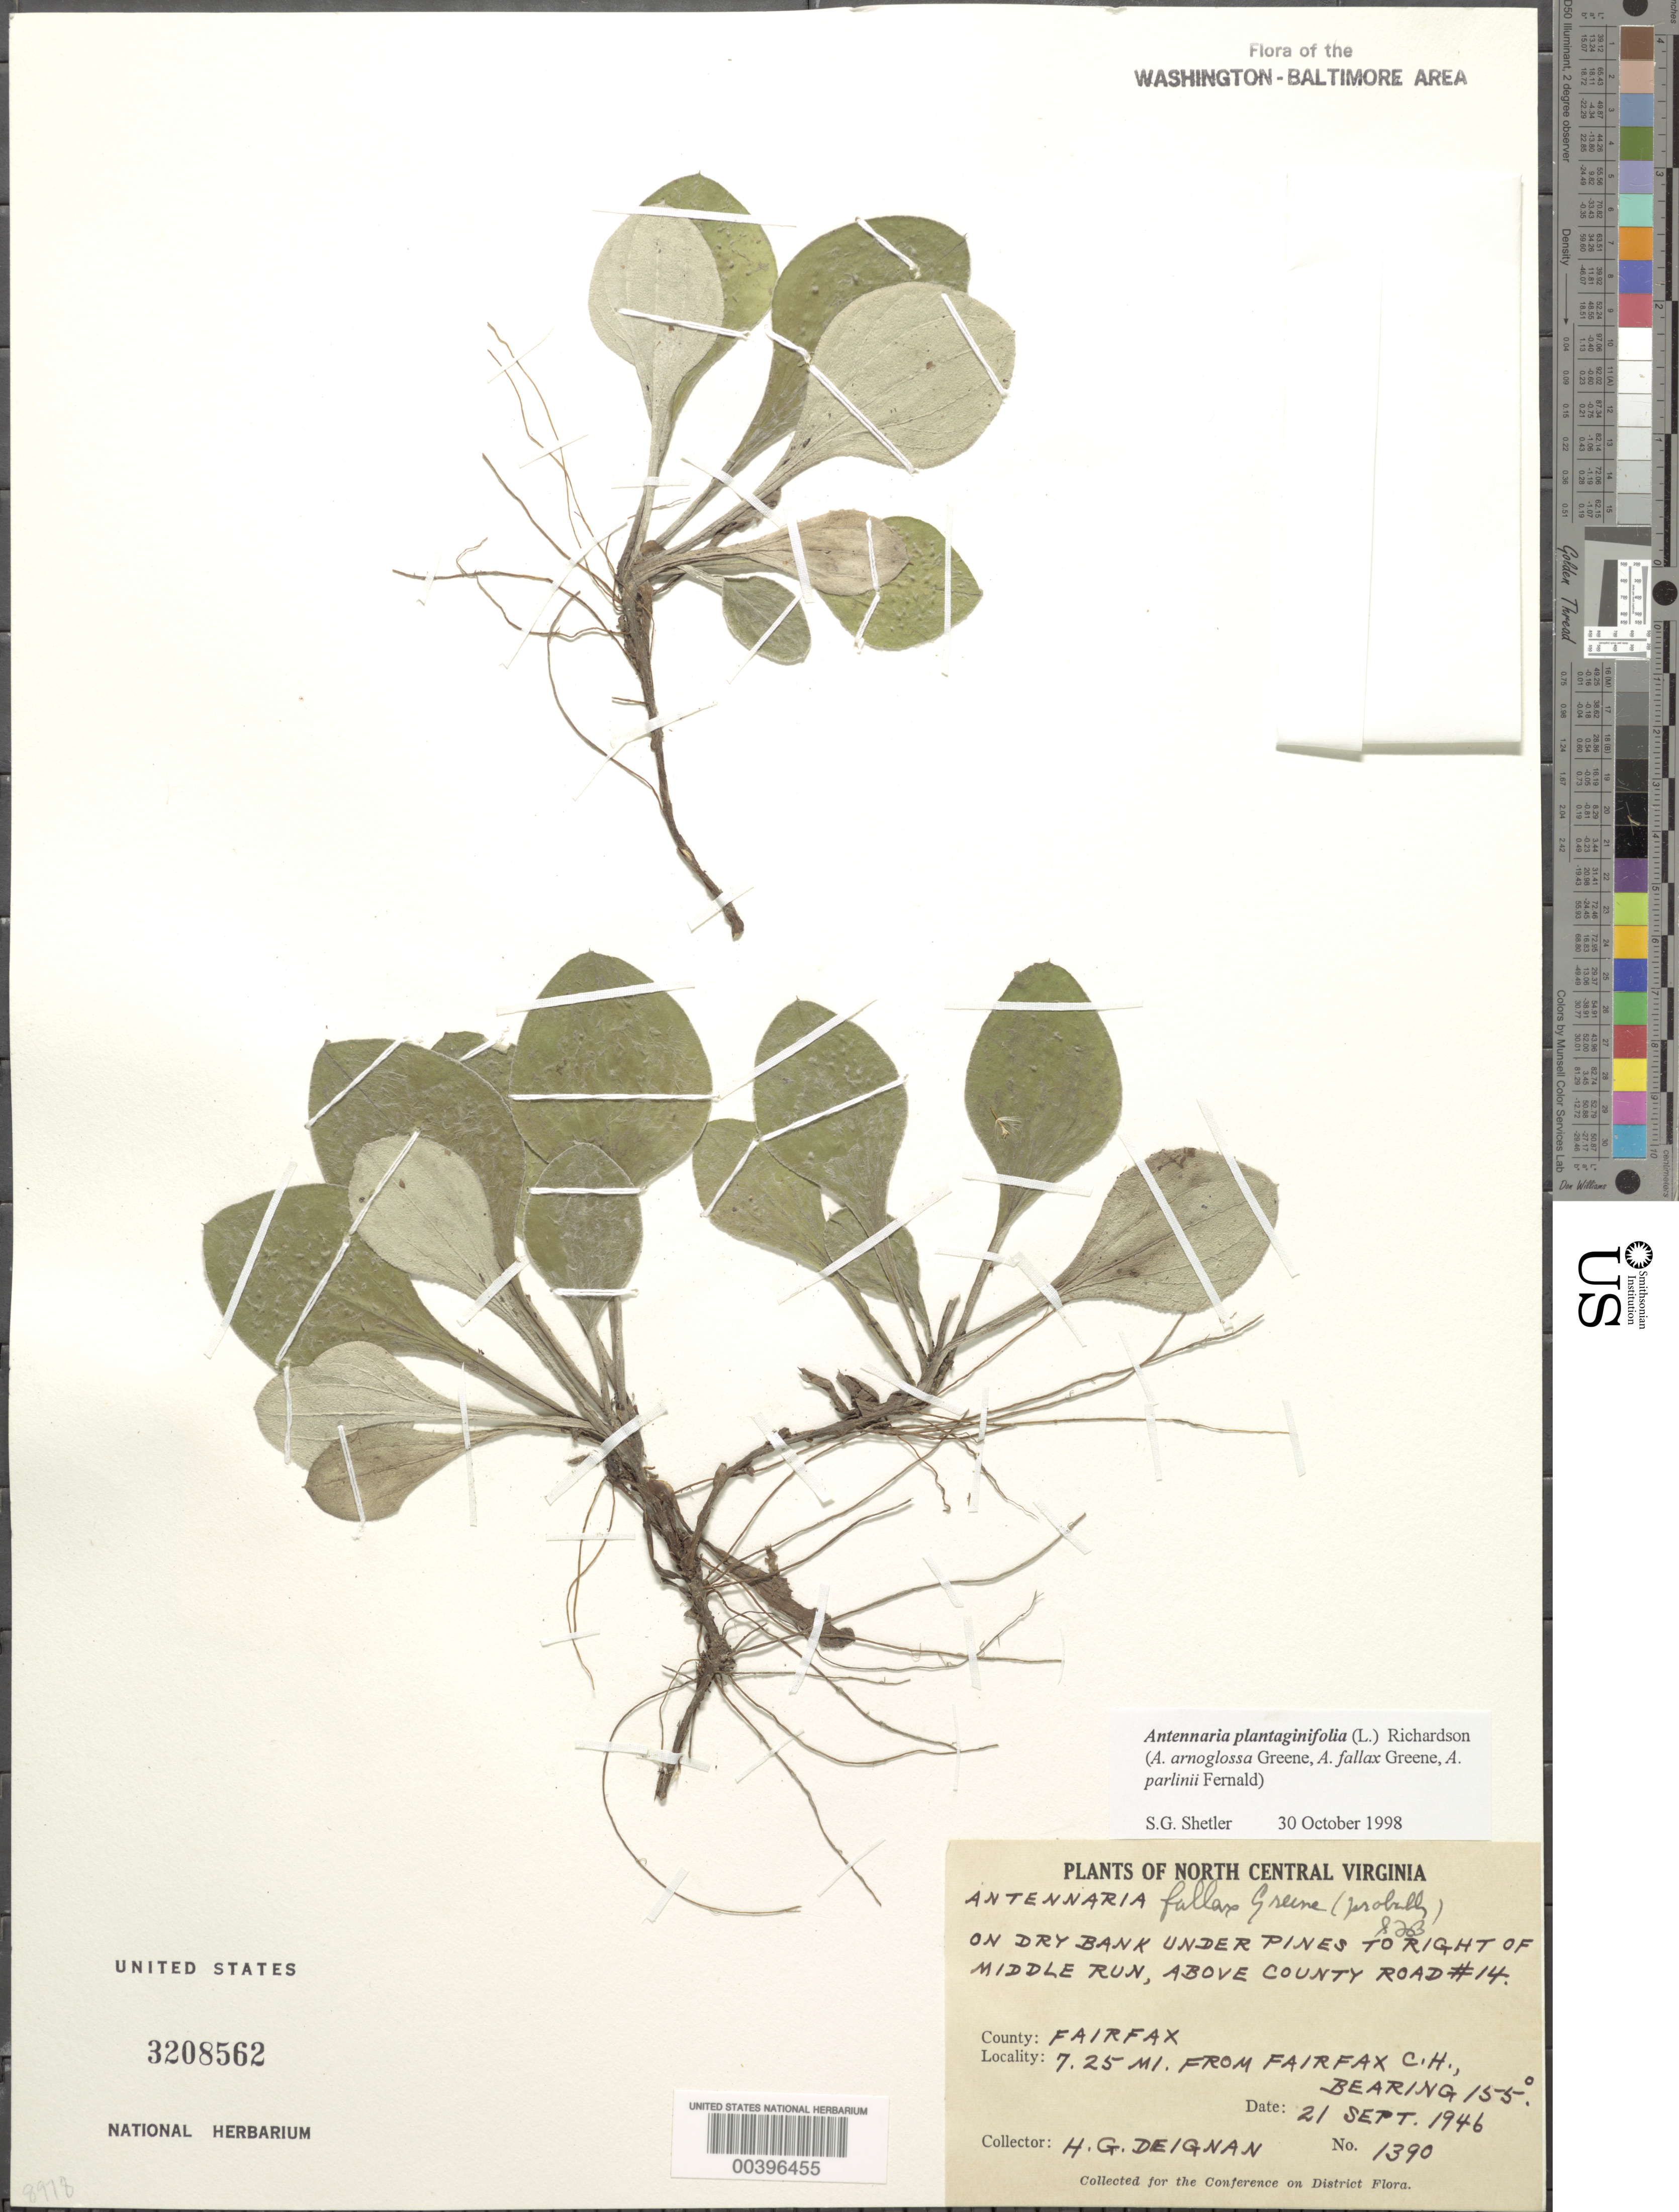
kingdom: Plantae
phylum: Tracheophyta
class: Magnoliopsida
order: Asterales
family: Asteraceae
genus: Antennaria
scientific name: Antennaria plantaginifolia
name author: (L.) Richardson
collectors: H. Deignan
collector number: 1390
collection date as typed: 21 Sep 1946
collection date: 1946-09-21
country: United States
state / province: Virginia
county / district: Fairfax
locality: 7.25 M from Fairfax County Court House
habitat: Dry bank under pines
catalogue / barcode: US 3208562